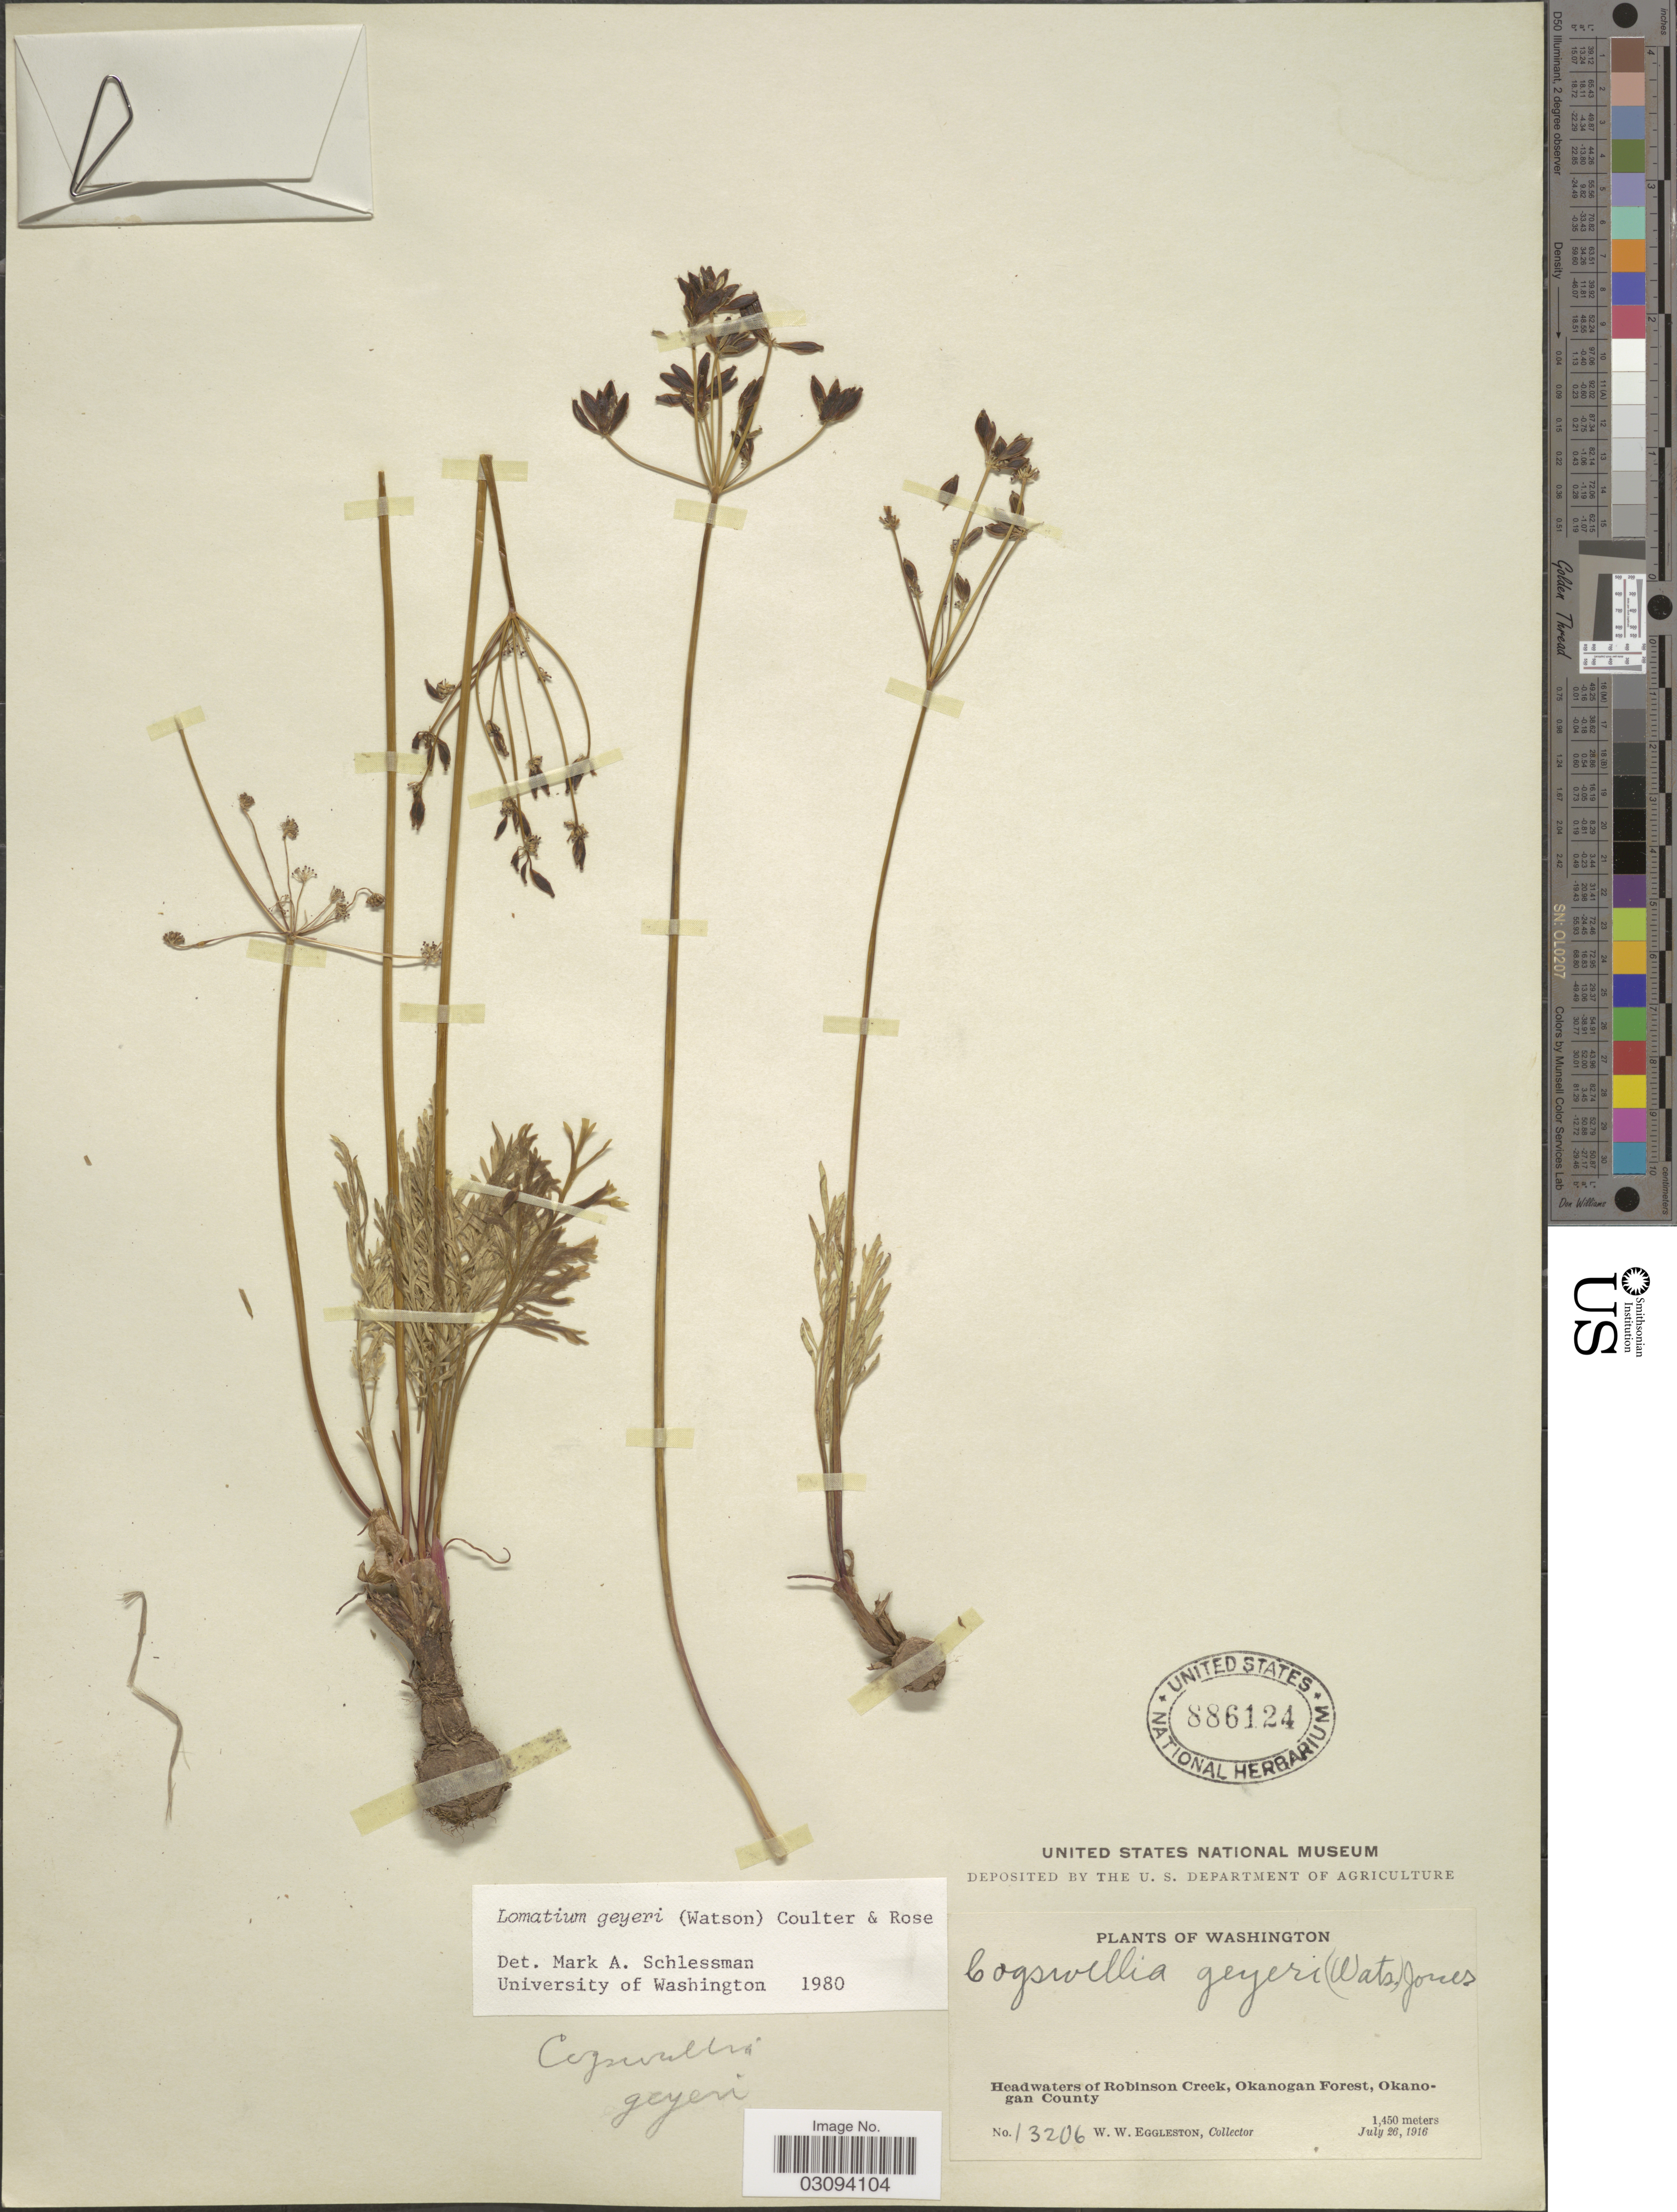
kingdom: Plantae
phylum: Tracheophyta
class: Magnoliopsida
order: Apiales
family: Apiaceae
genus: Lomatium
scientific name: Lomatium geyeri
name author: (S. Watson) J.M. Coult. & Rose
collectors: W. W. Eggleston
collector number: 13206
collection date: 1916-07-26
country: United States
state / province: Washington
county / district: Okanogan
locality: Headwaters of Robinson Creek, Okanogan Forest, Okanogan County.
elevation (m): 1450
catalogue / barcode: US 886124